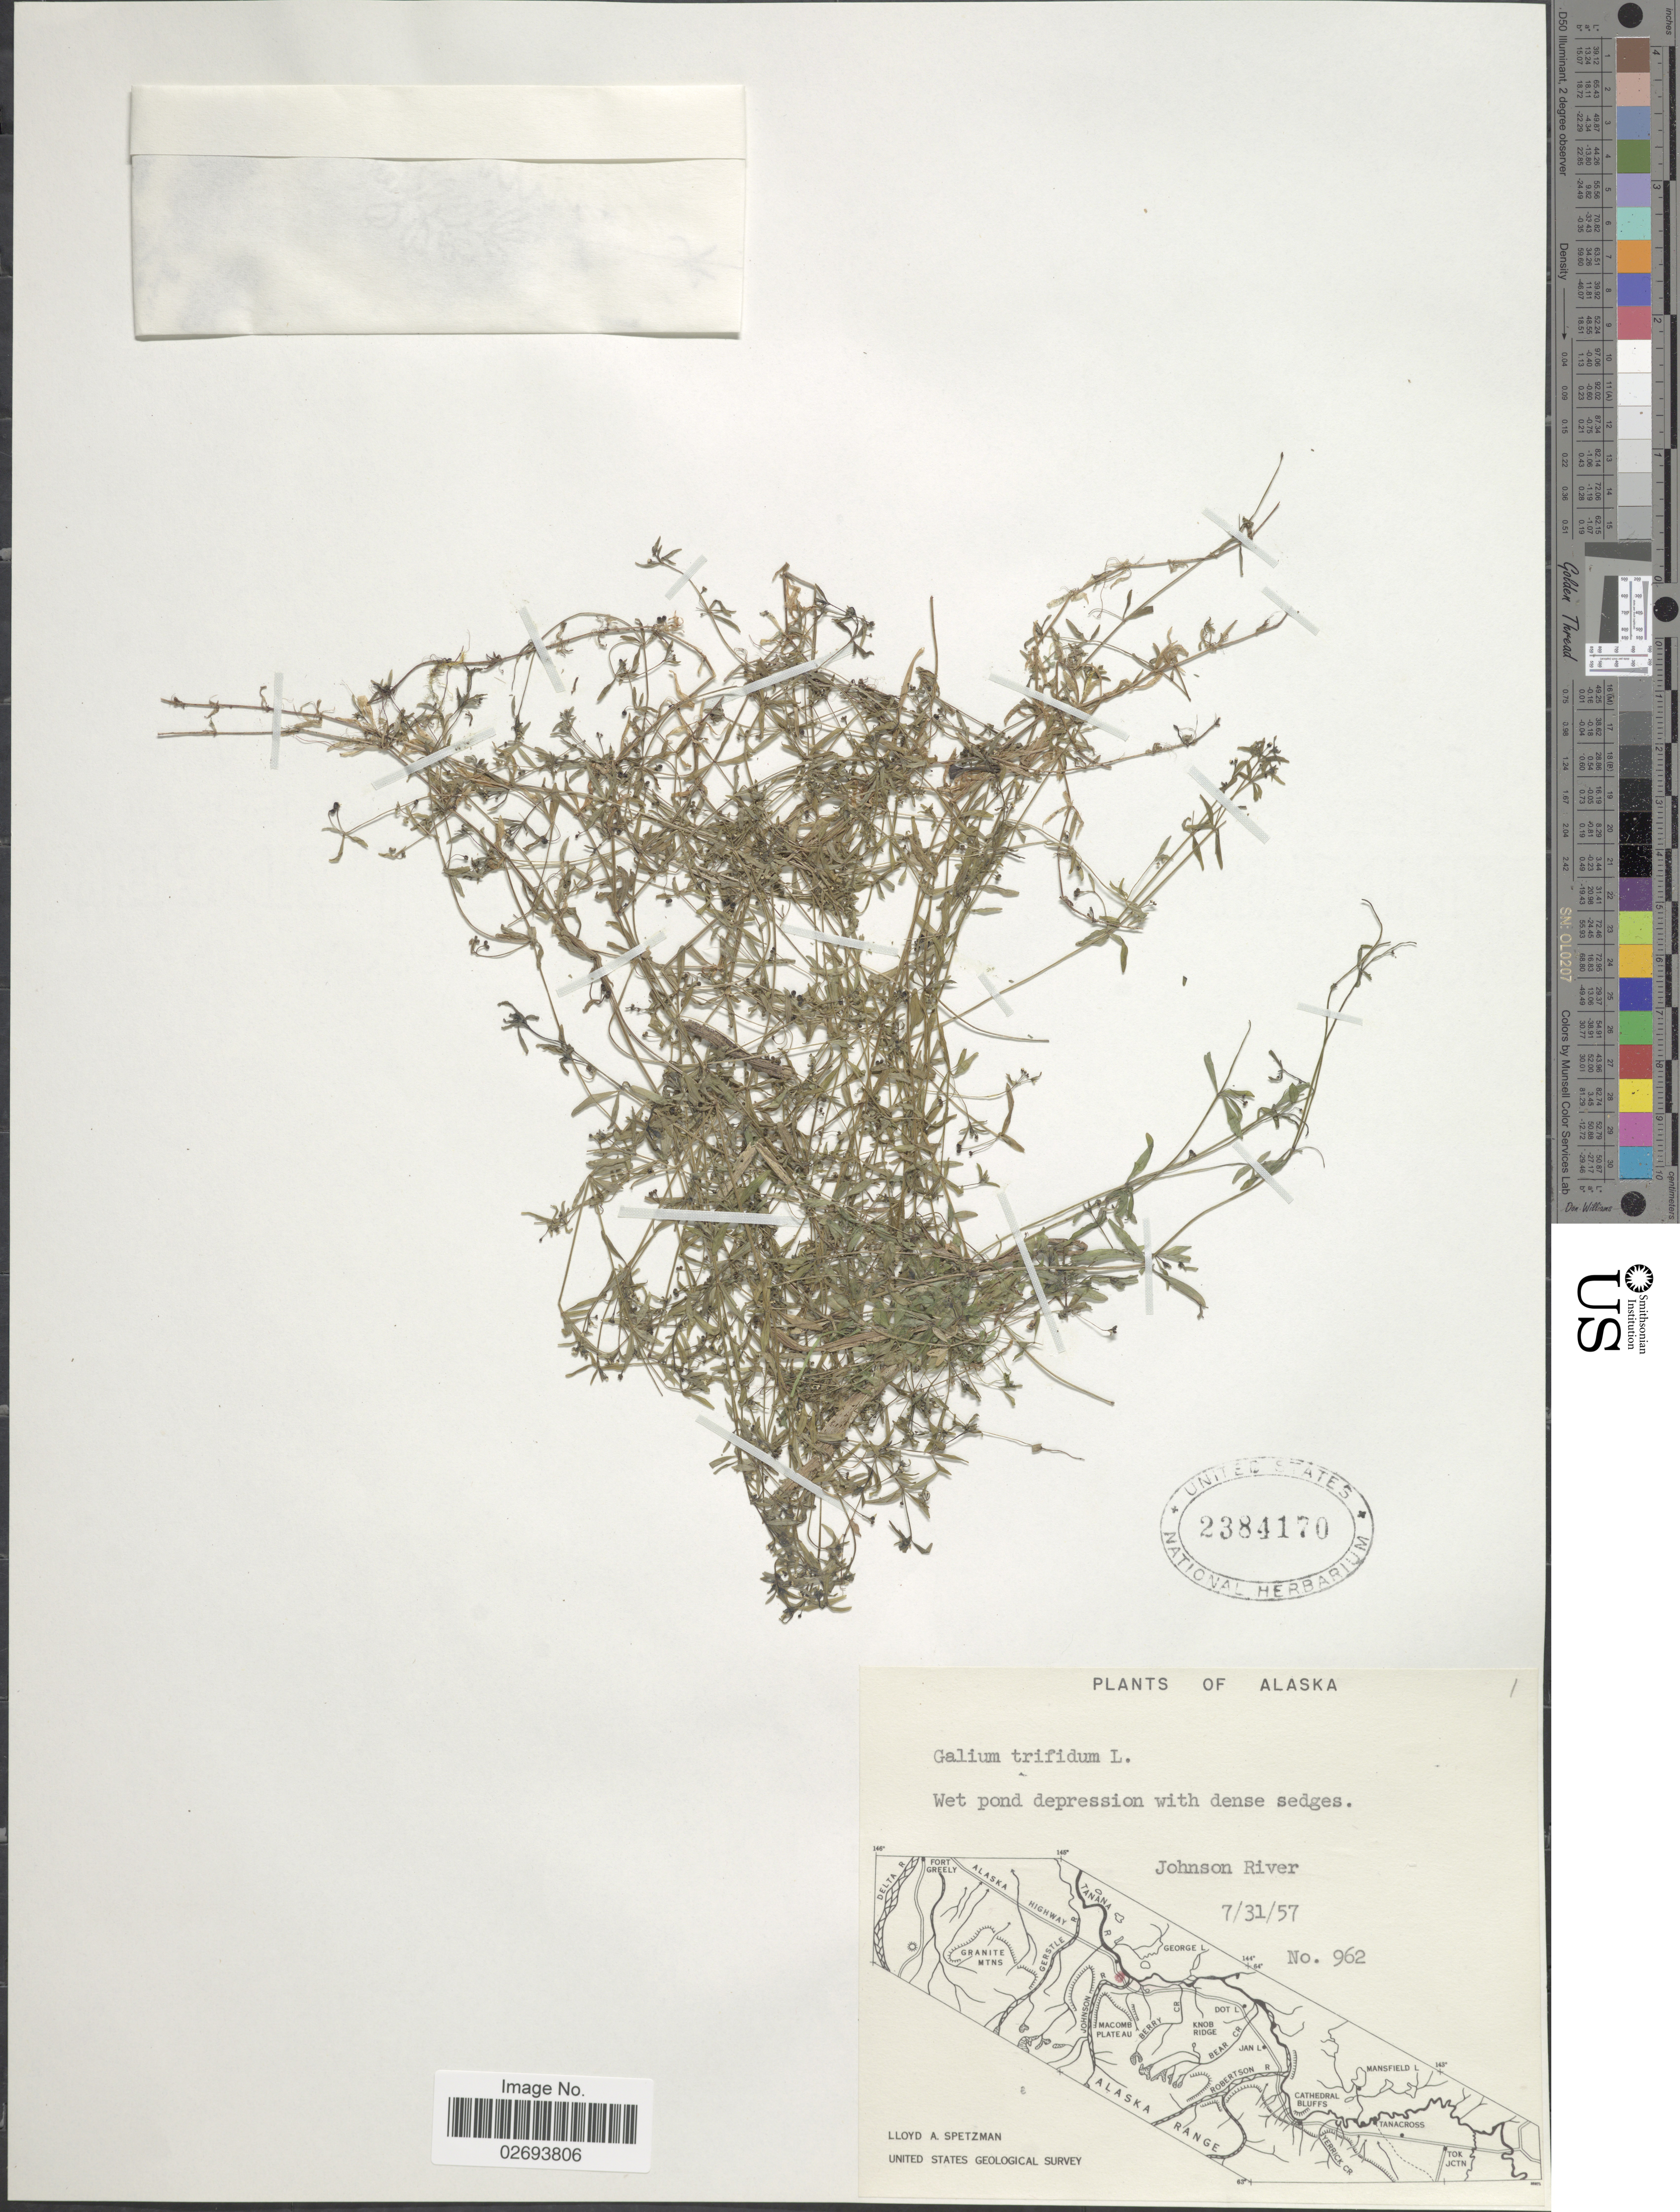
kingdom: Plantae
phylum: Tracheophyta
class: Magnoliopsida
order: Gentianales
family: Rubiaceae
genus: Galium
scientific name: Galium trifidum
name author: L.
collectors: L. Spetzman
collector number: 962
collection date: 1957-07-31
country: United States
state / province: Alaska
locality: Johnson River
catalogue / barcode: US 2384170